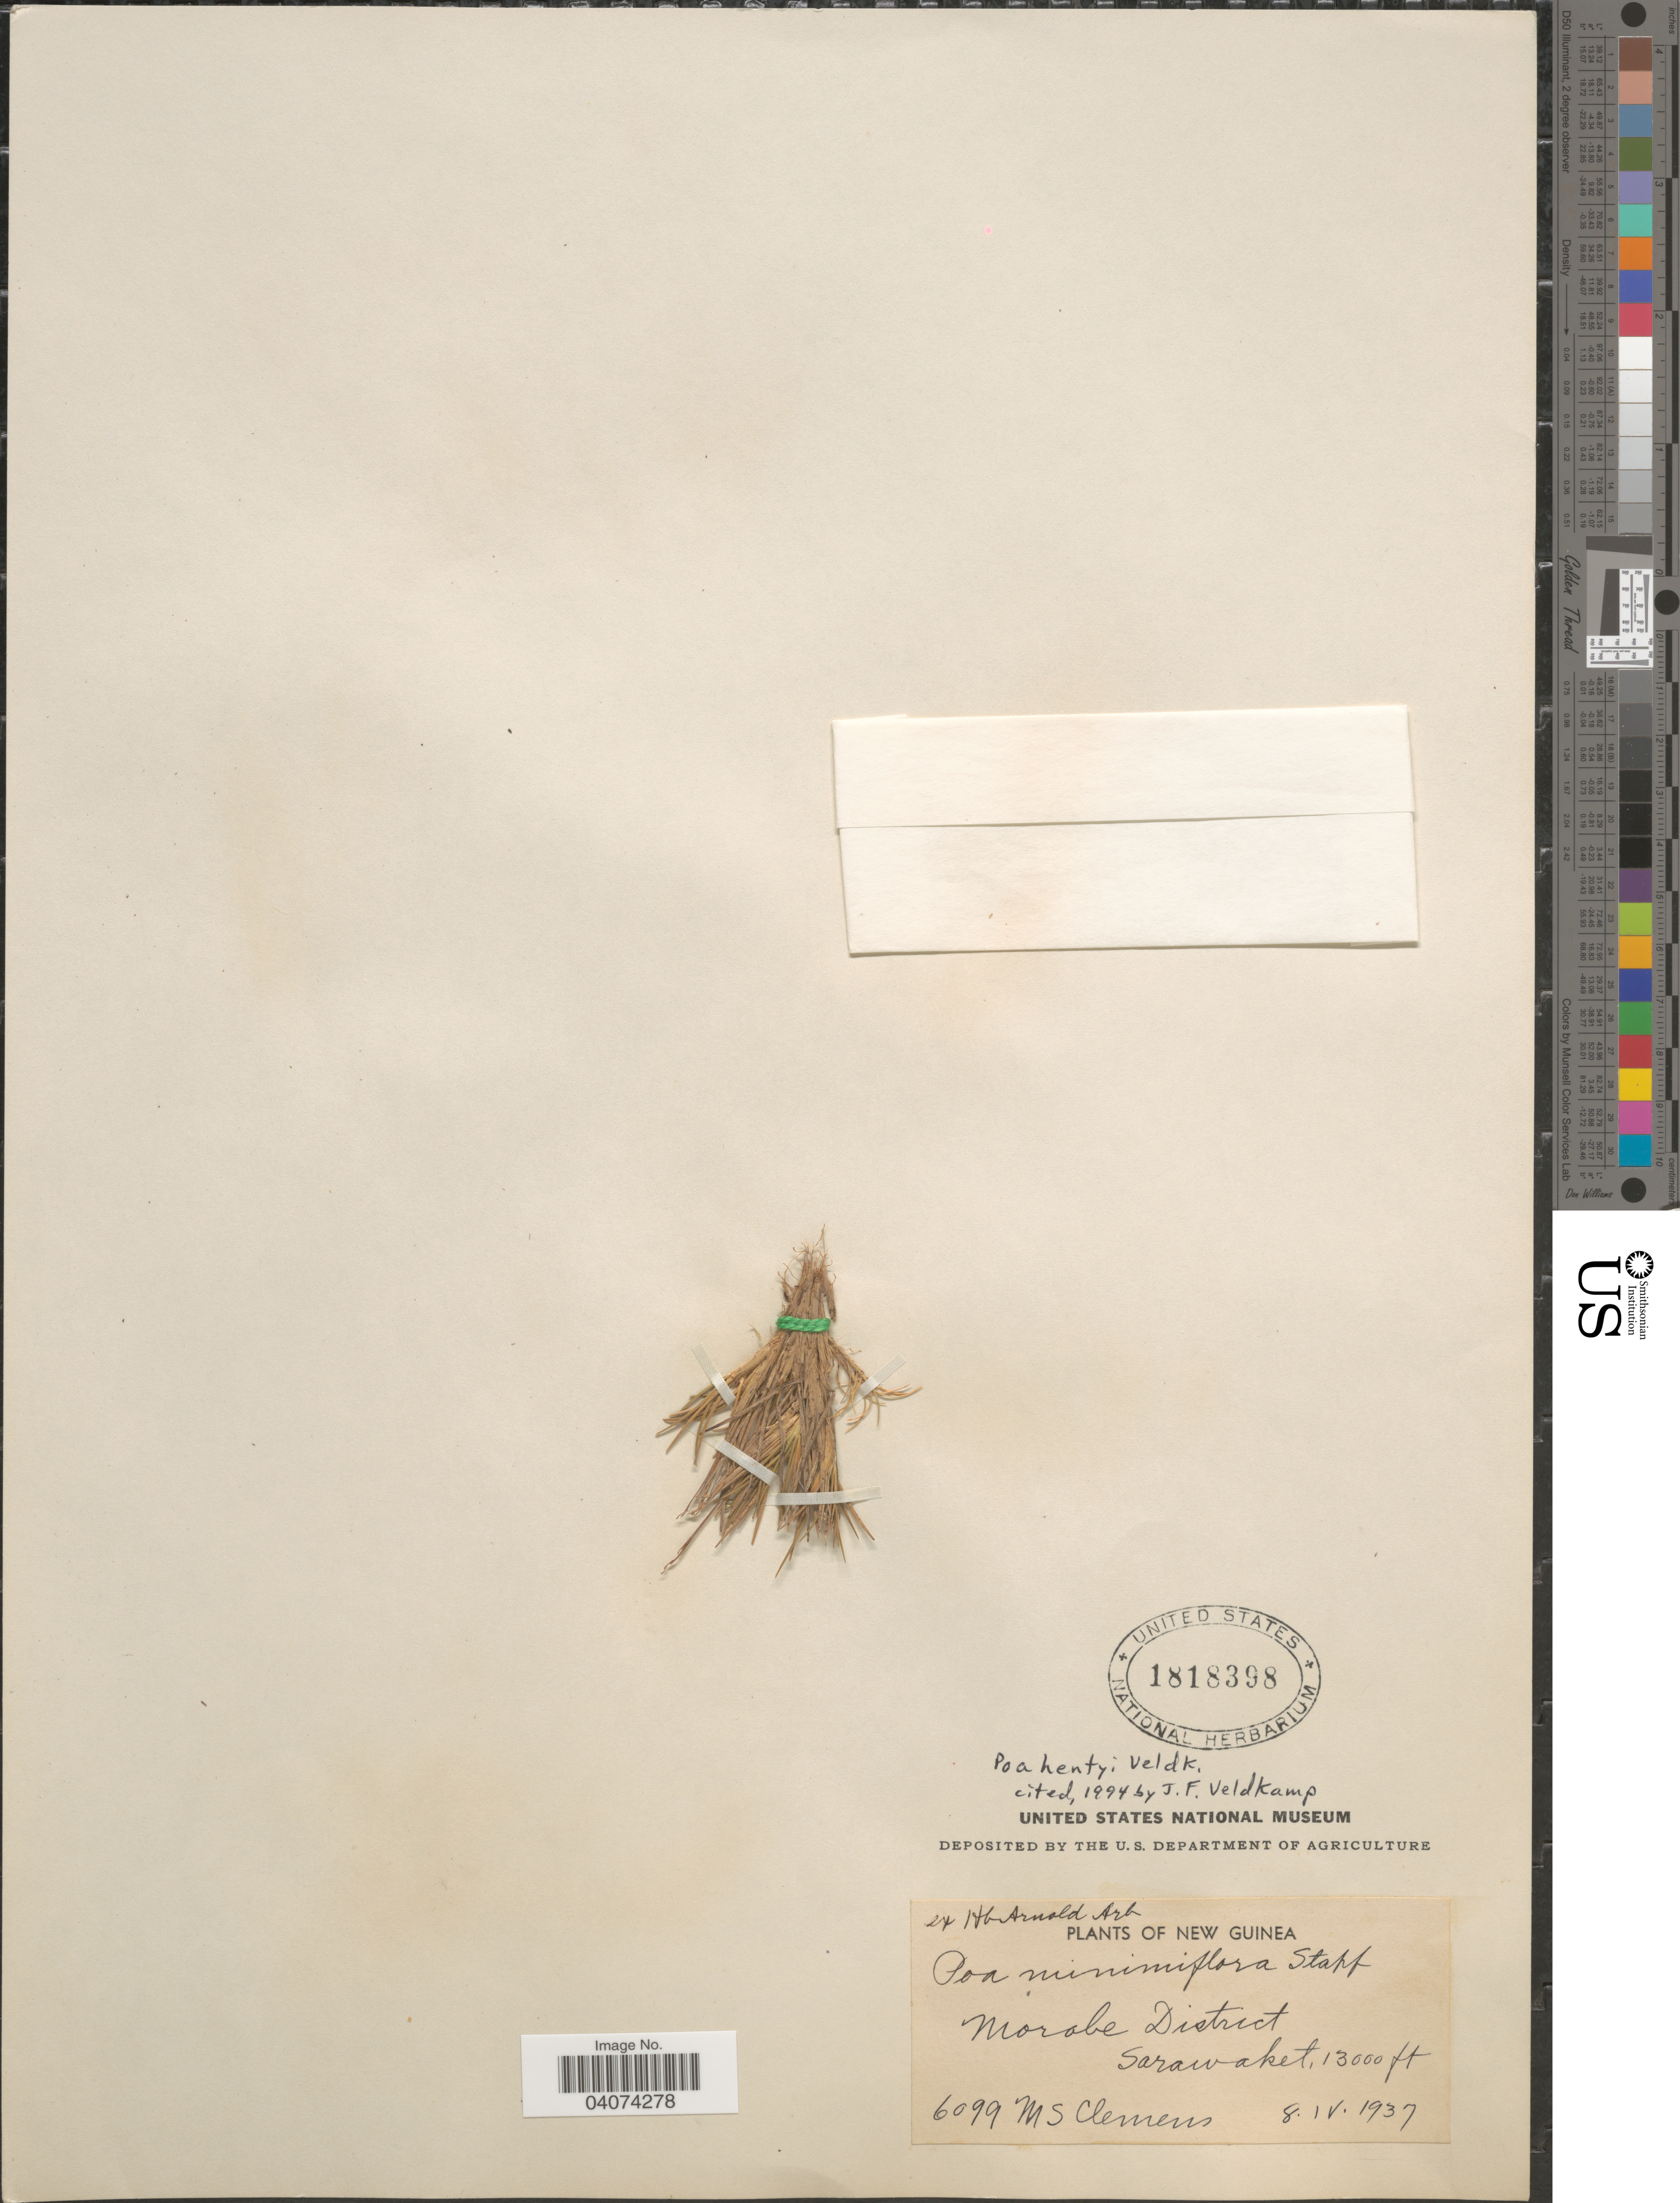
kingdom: Plantae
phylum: Tracheophyta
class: Liliopsida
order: Poales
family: Poaceae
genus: Poa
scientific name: Poa hentyi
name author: Veldkamp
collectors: M. S. Clemens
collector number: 6099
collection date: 1937-04-08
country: Papua New Guinea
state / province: Morobe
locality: New Guinea. Morobe District. Sarawaket.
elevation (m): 3962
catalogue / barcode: US 1818398